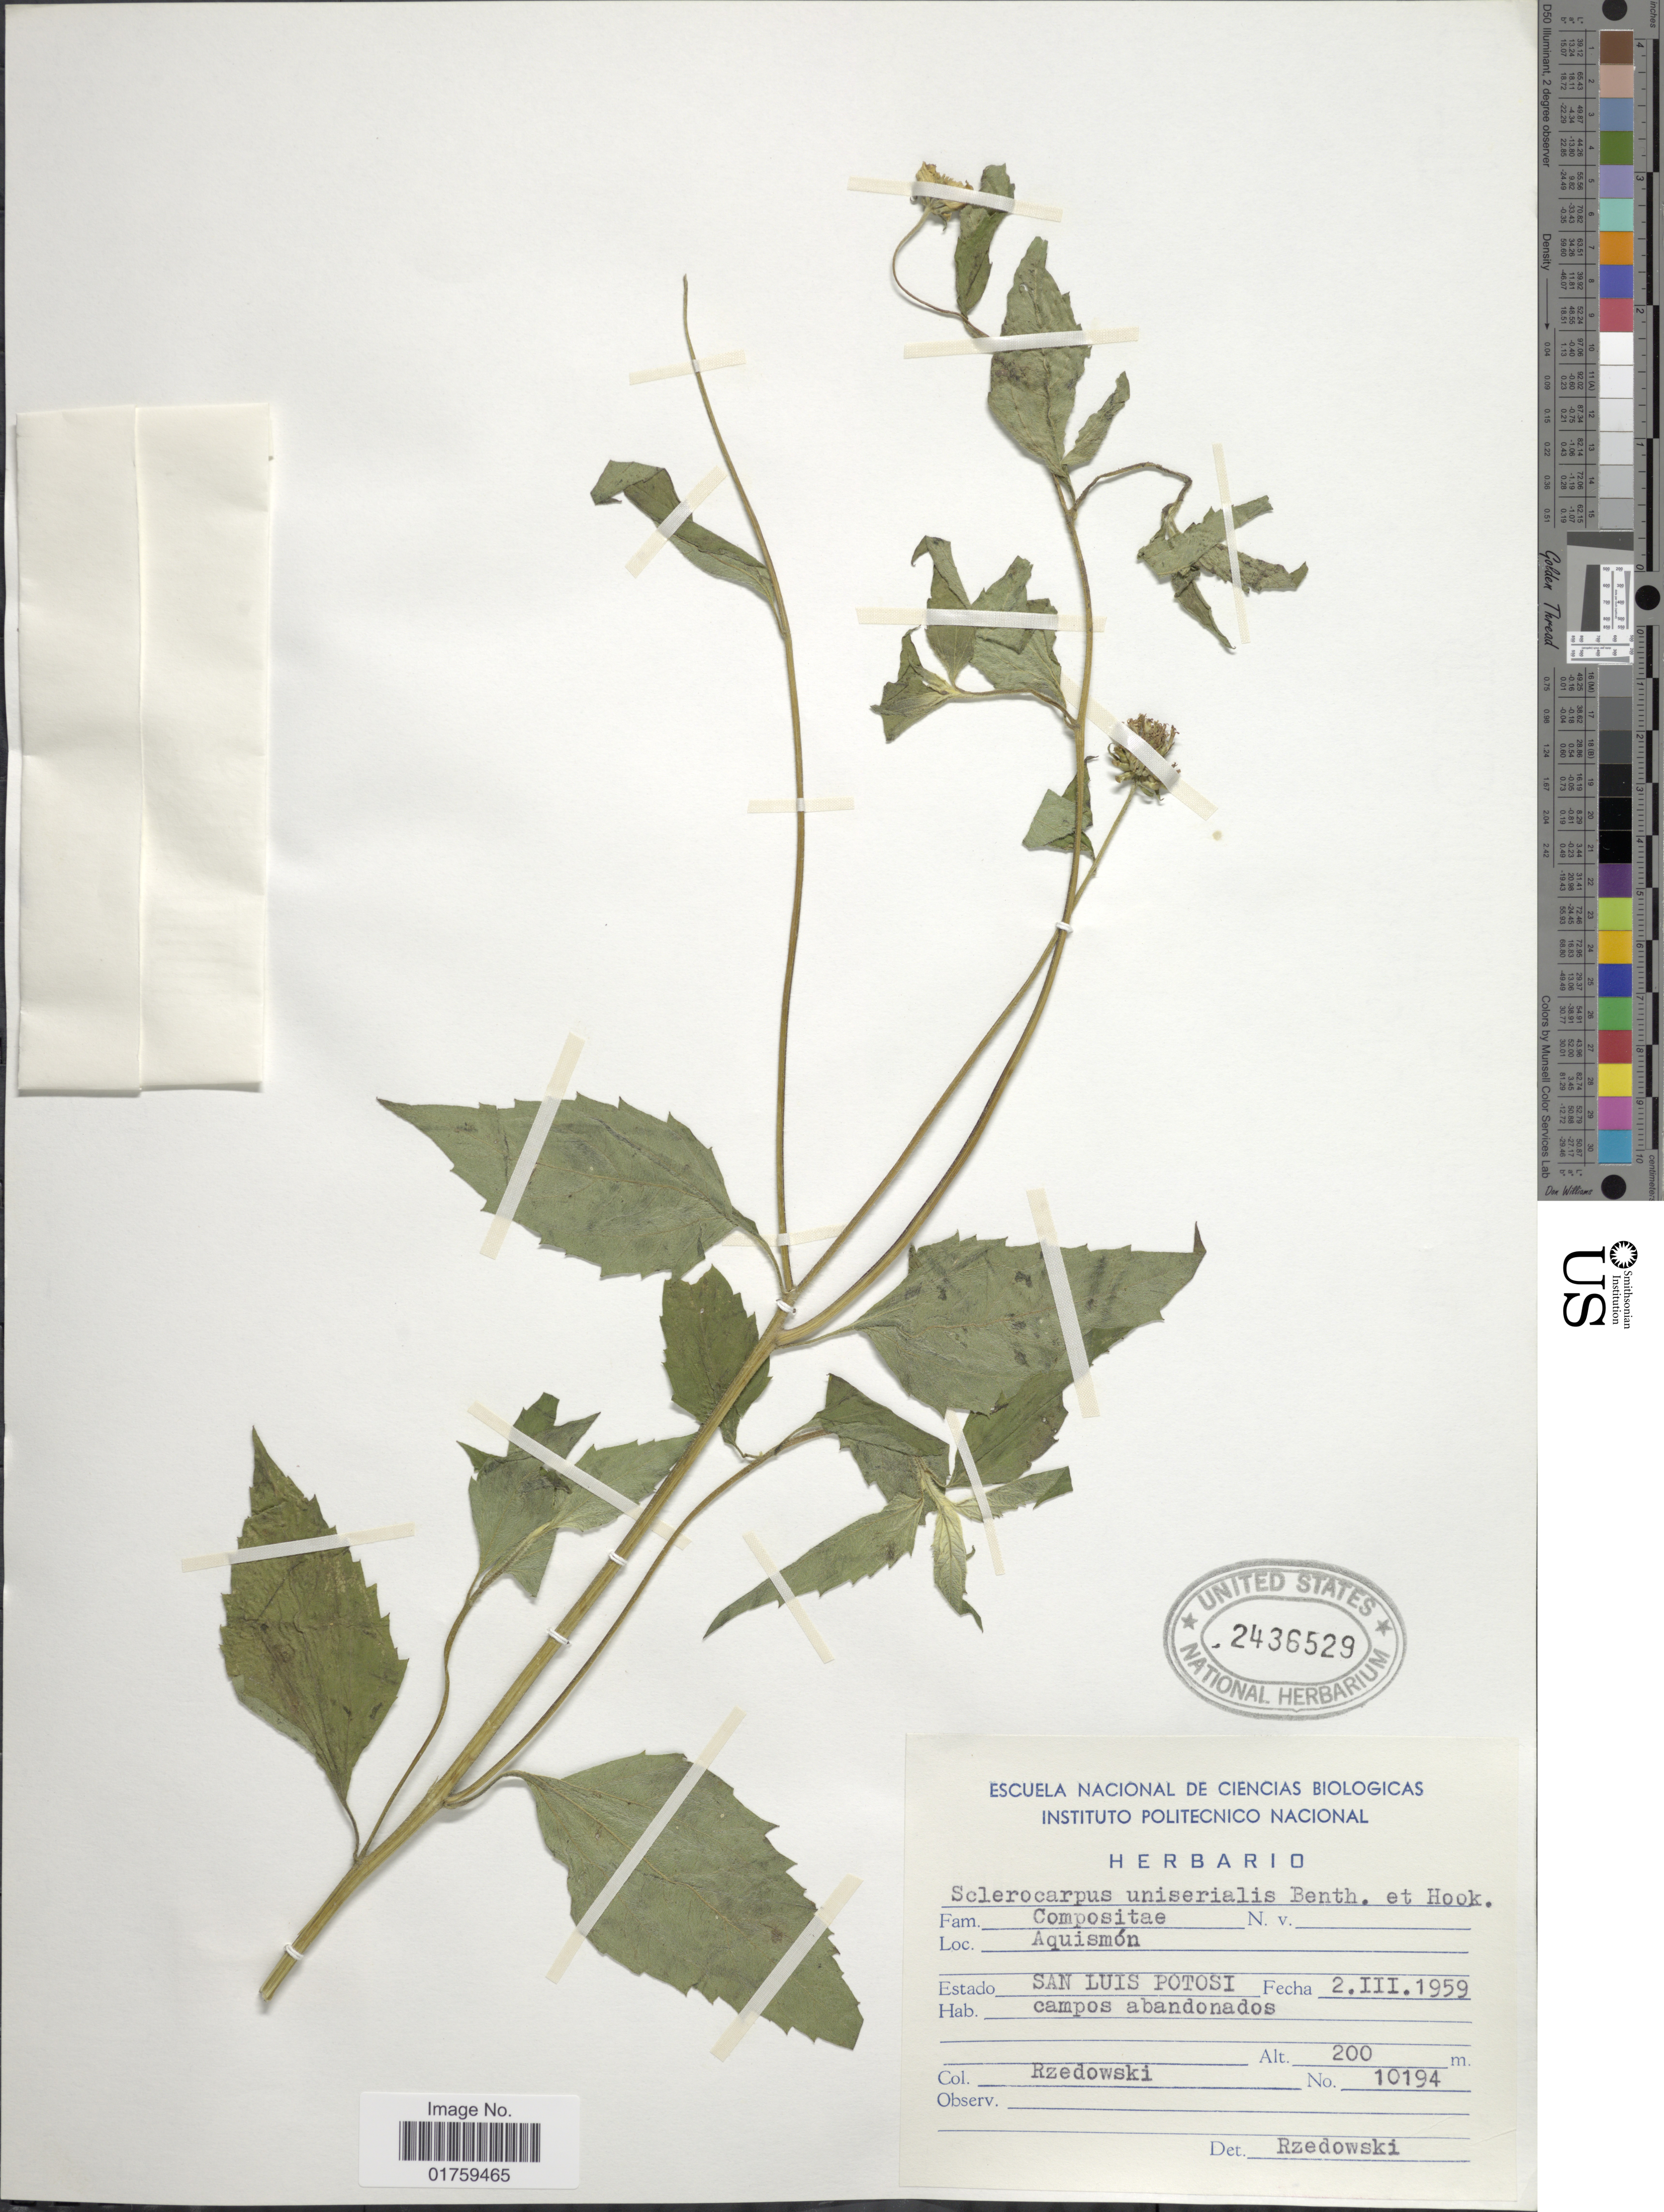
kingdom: Plantae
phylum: Tracheophyta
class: Magnoliopsida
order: Asterales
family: Asteraceae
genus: Sclerocarpus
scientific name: Sclerocarpus uniserialis var. frutescens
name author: (Brandegee) Feddema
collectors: Rzedowski, --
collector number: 10194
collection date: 1959-03-02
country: Mexico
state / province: San Luis Potosí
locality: Estado San Luis Potosí. Aquismon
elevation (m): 200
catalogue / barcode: US 2436529